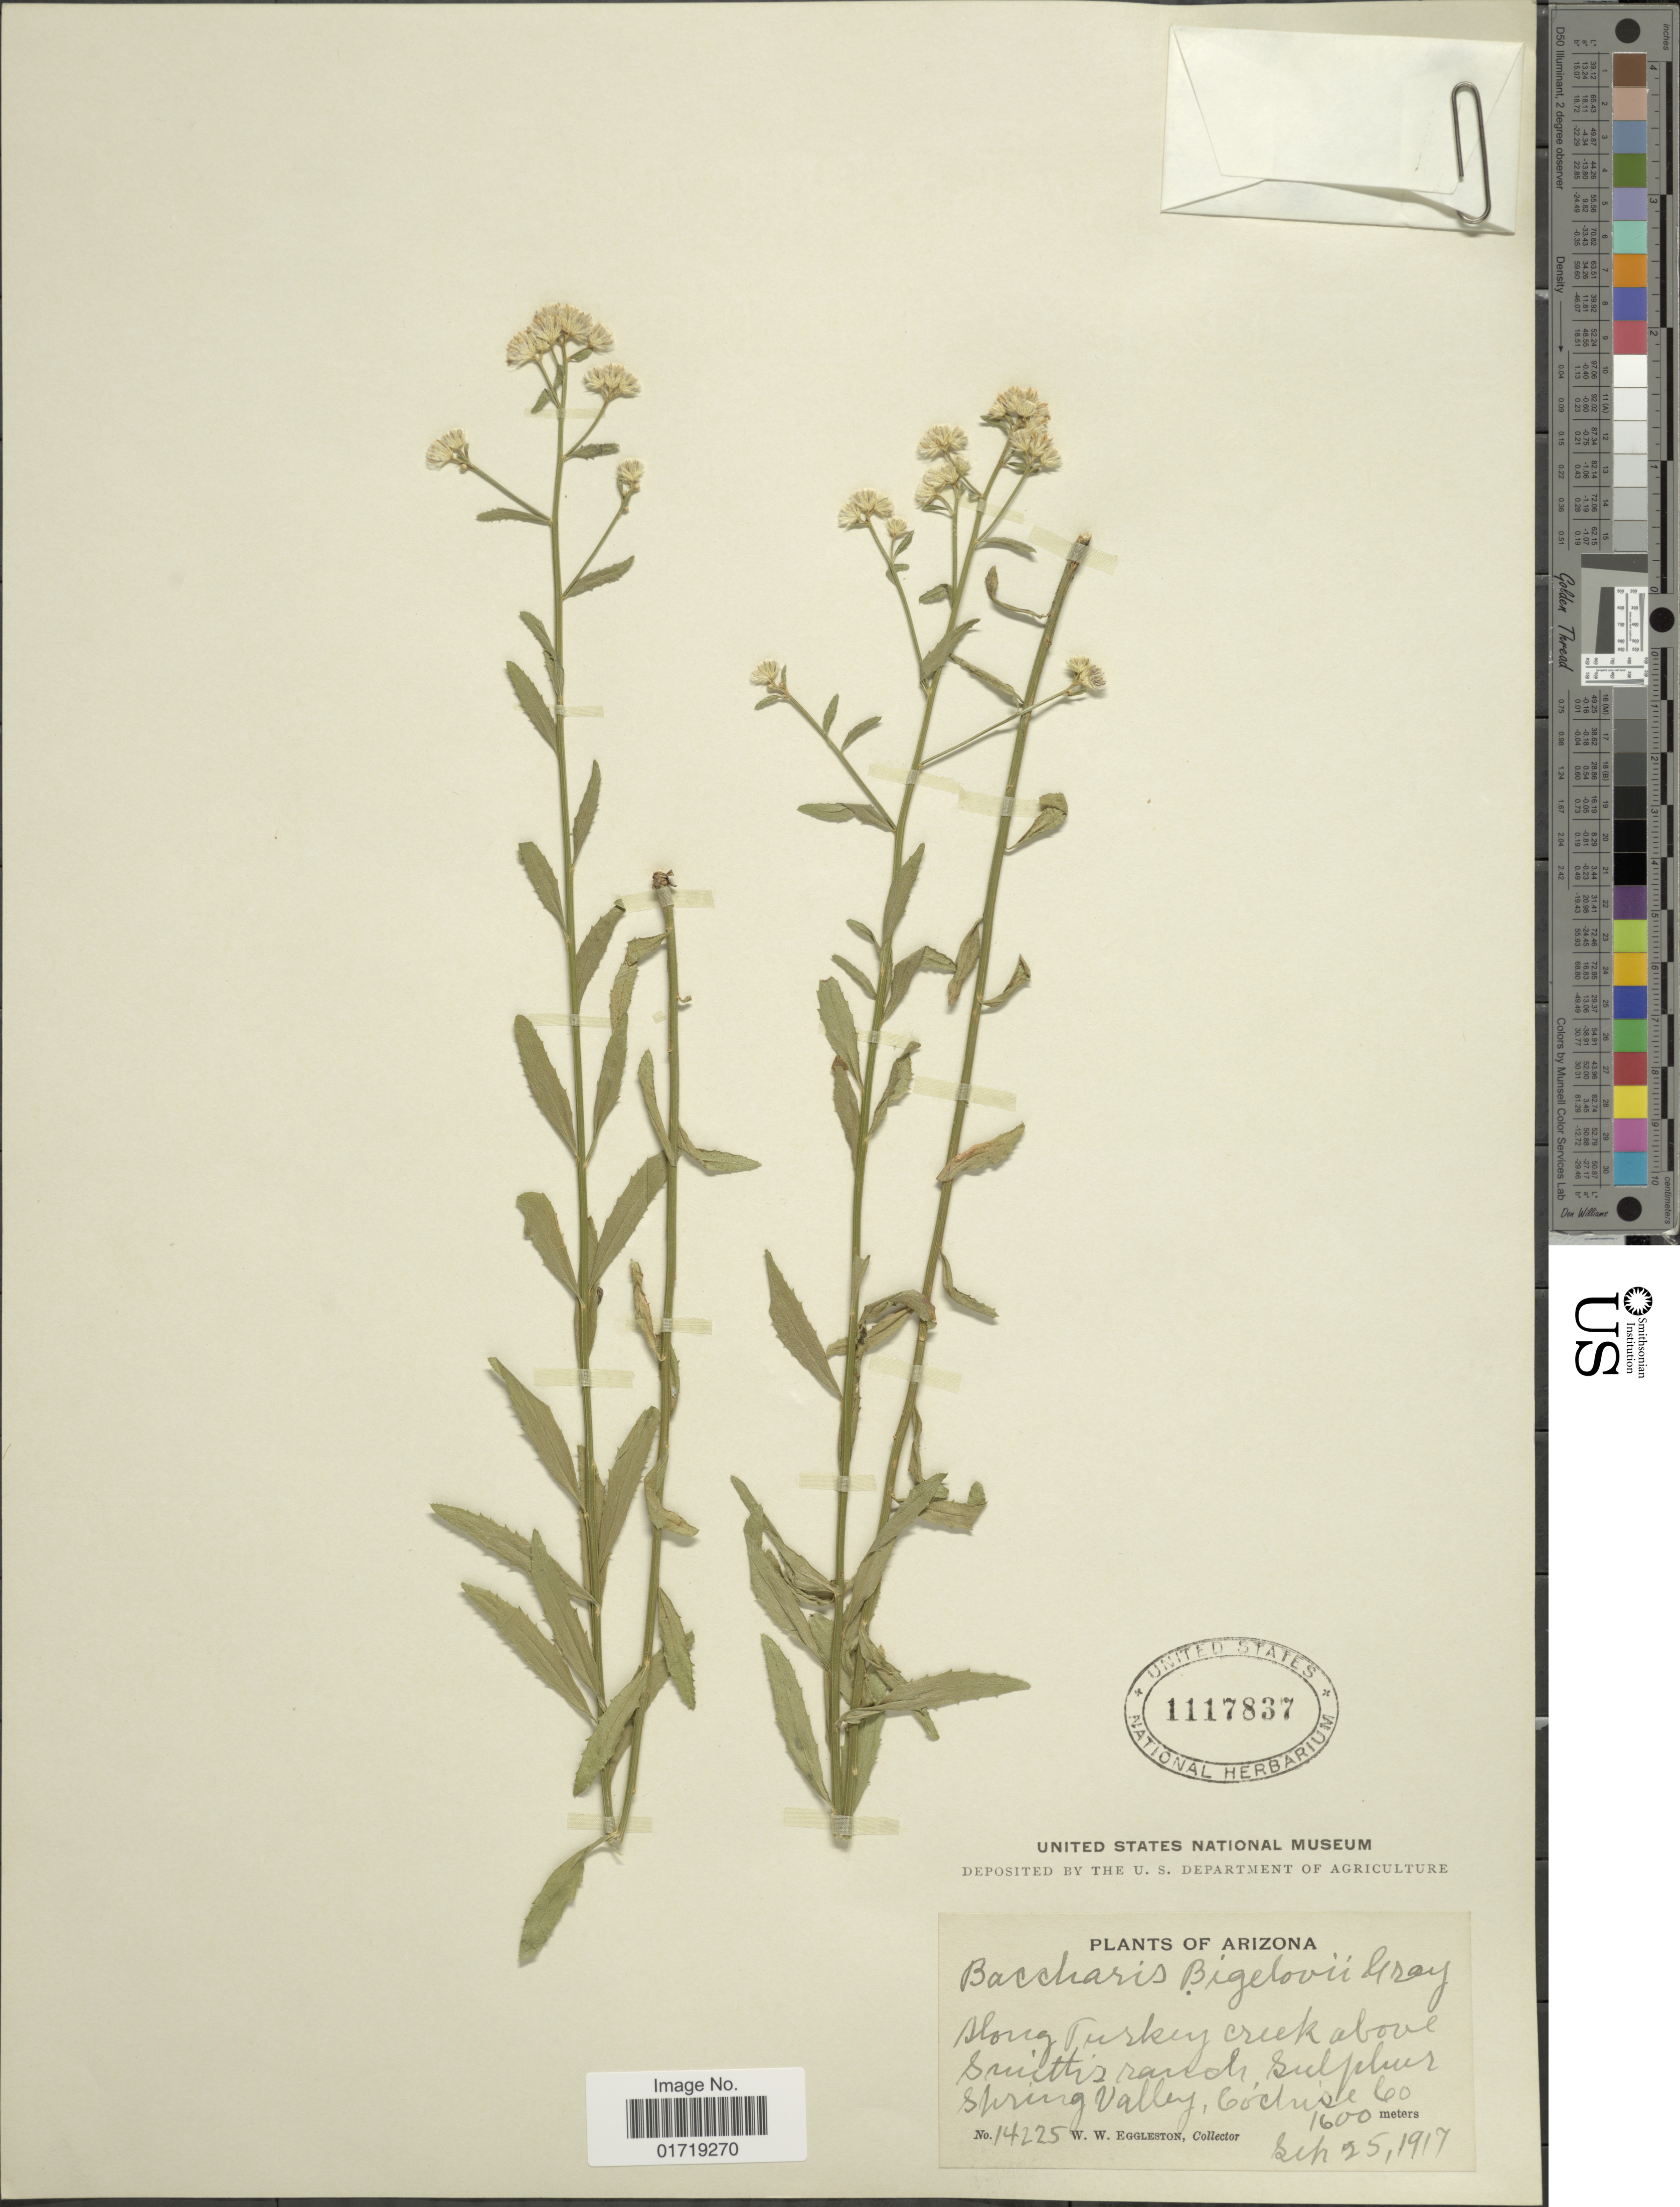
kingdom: Plantae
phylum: Tracheophyta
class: Magnoliopsida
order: Asterales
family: Asteraceae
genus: Baccharis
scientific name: Baccharis thesioides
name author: Kunth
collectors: W. W. Eggleston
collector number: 145225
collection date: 1917-09-25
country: United States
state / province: Arizona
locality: Along Turkey Creek above Smithz ranch, Sulplur Springs Valley, Cochise Co.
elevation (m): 1600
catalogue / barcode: US 1117837